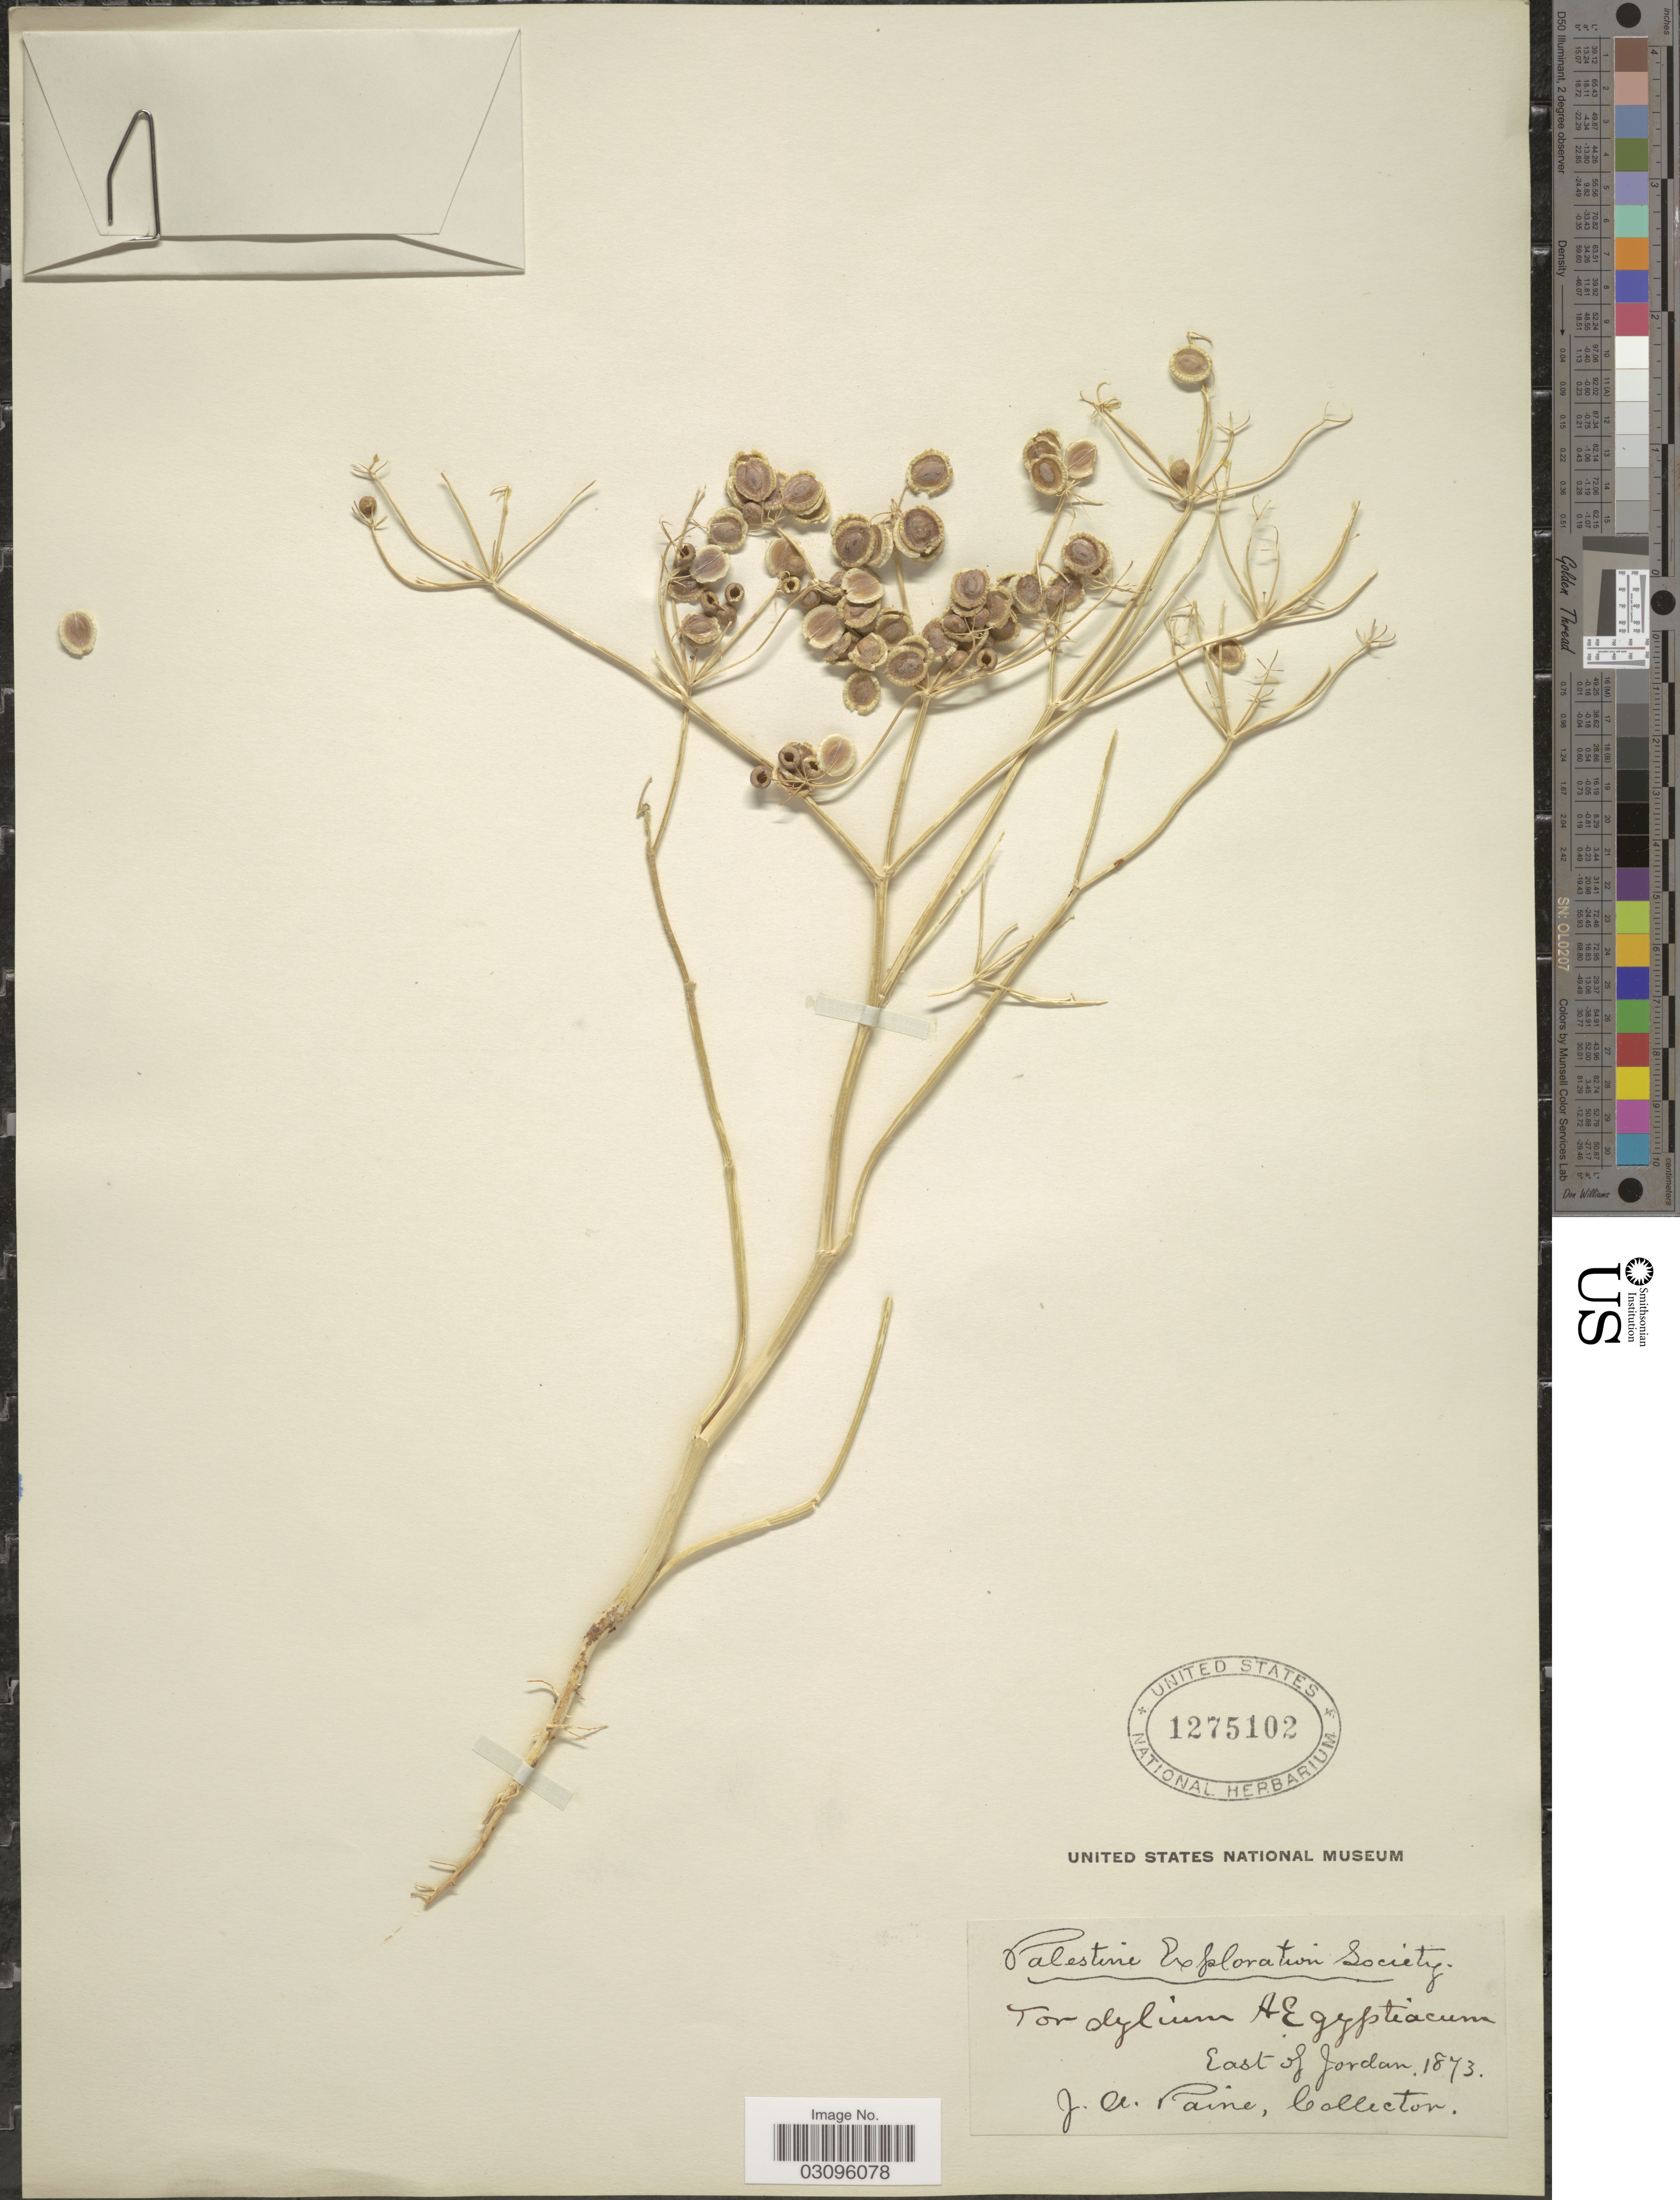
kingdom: Plantae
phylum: Tracheophyta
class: Magnoliopsida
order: Apiales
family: Apiaceae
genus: Tordylium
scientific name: Tordylium aegyptiacum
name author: Lam.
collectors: J. A. Paine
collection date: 1873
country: Jordan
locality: East of Jordan.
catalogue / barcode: US 1275102